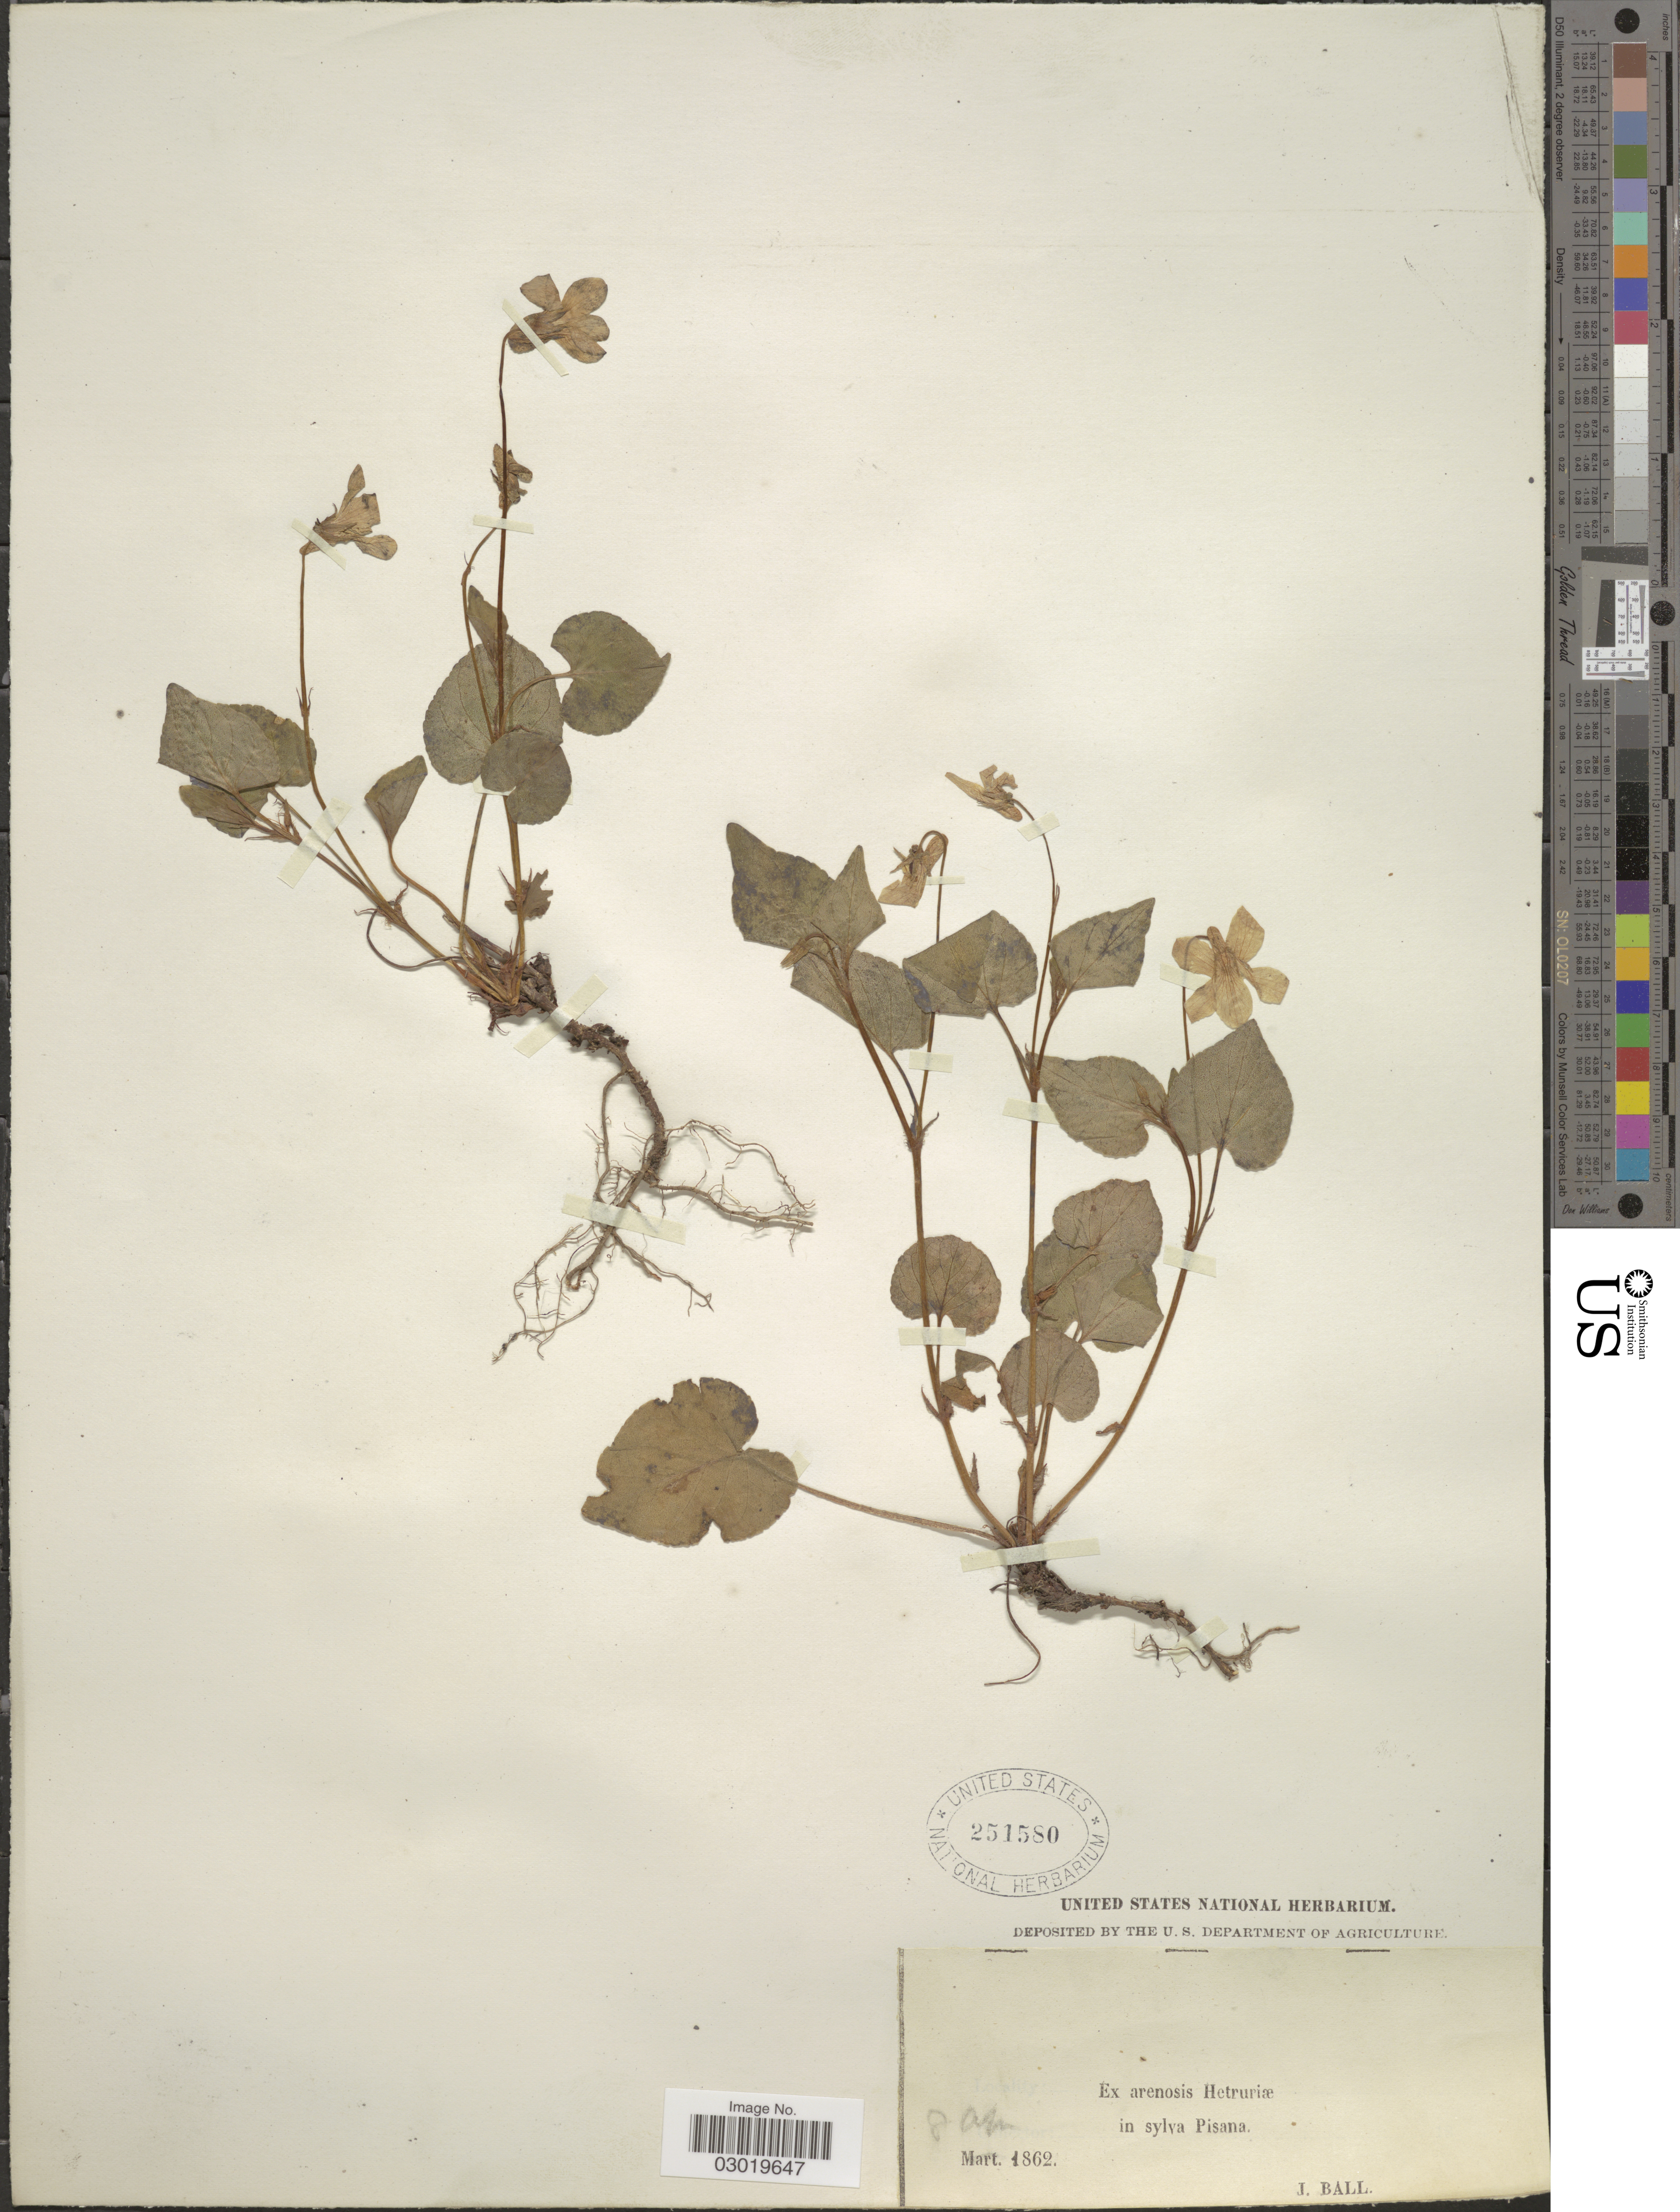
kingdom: Plantae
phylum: Tracheophyta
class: Magnoliopsida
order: Malpighiales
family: Violaceae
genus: Viola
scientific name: Viola sp.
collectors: J. Ball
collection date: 1862-03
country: Italy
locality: In sylva Pisana.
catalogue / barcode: US 251580